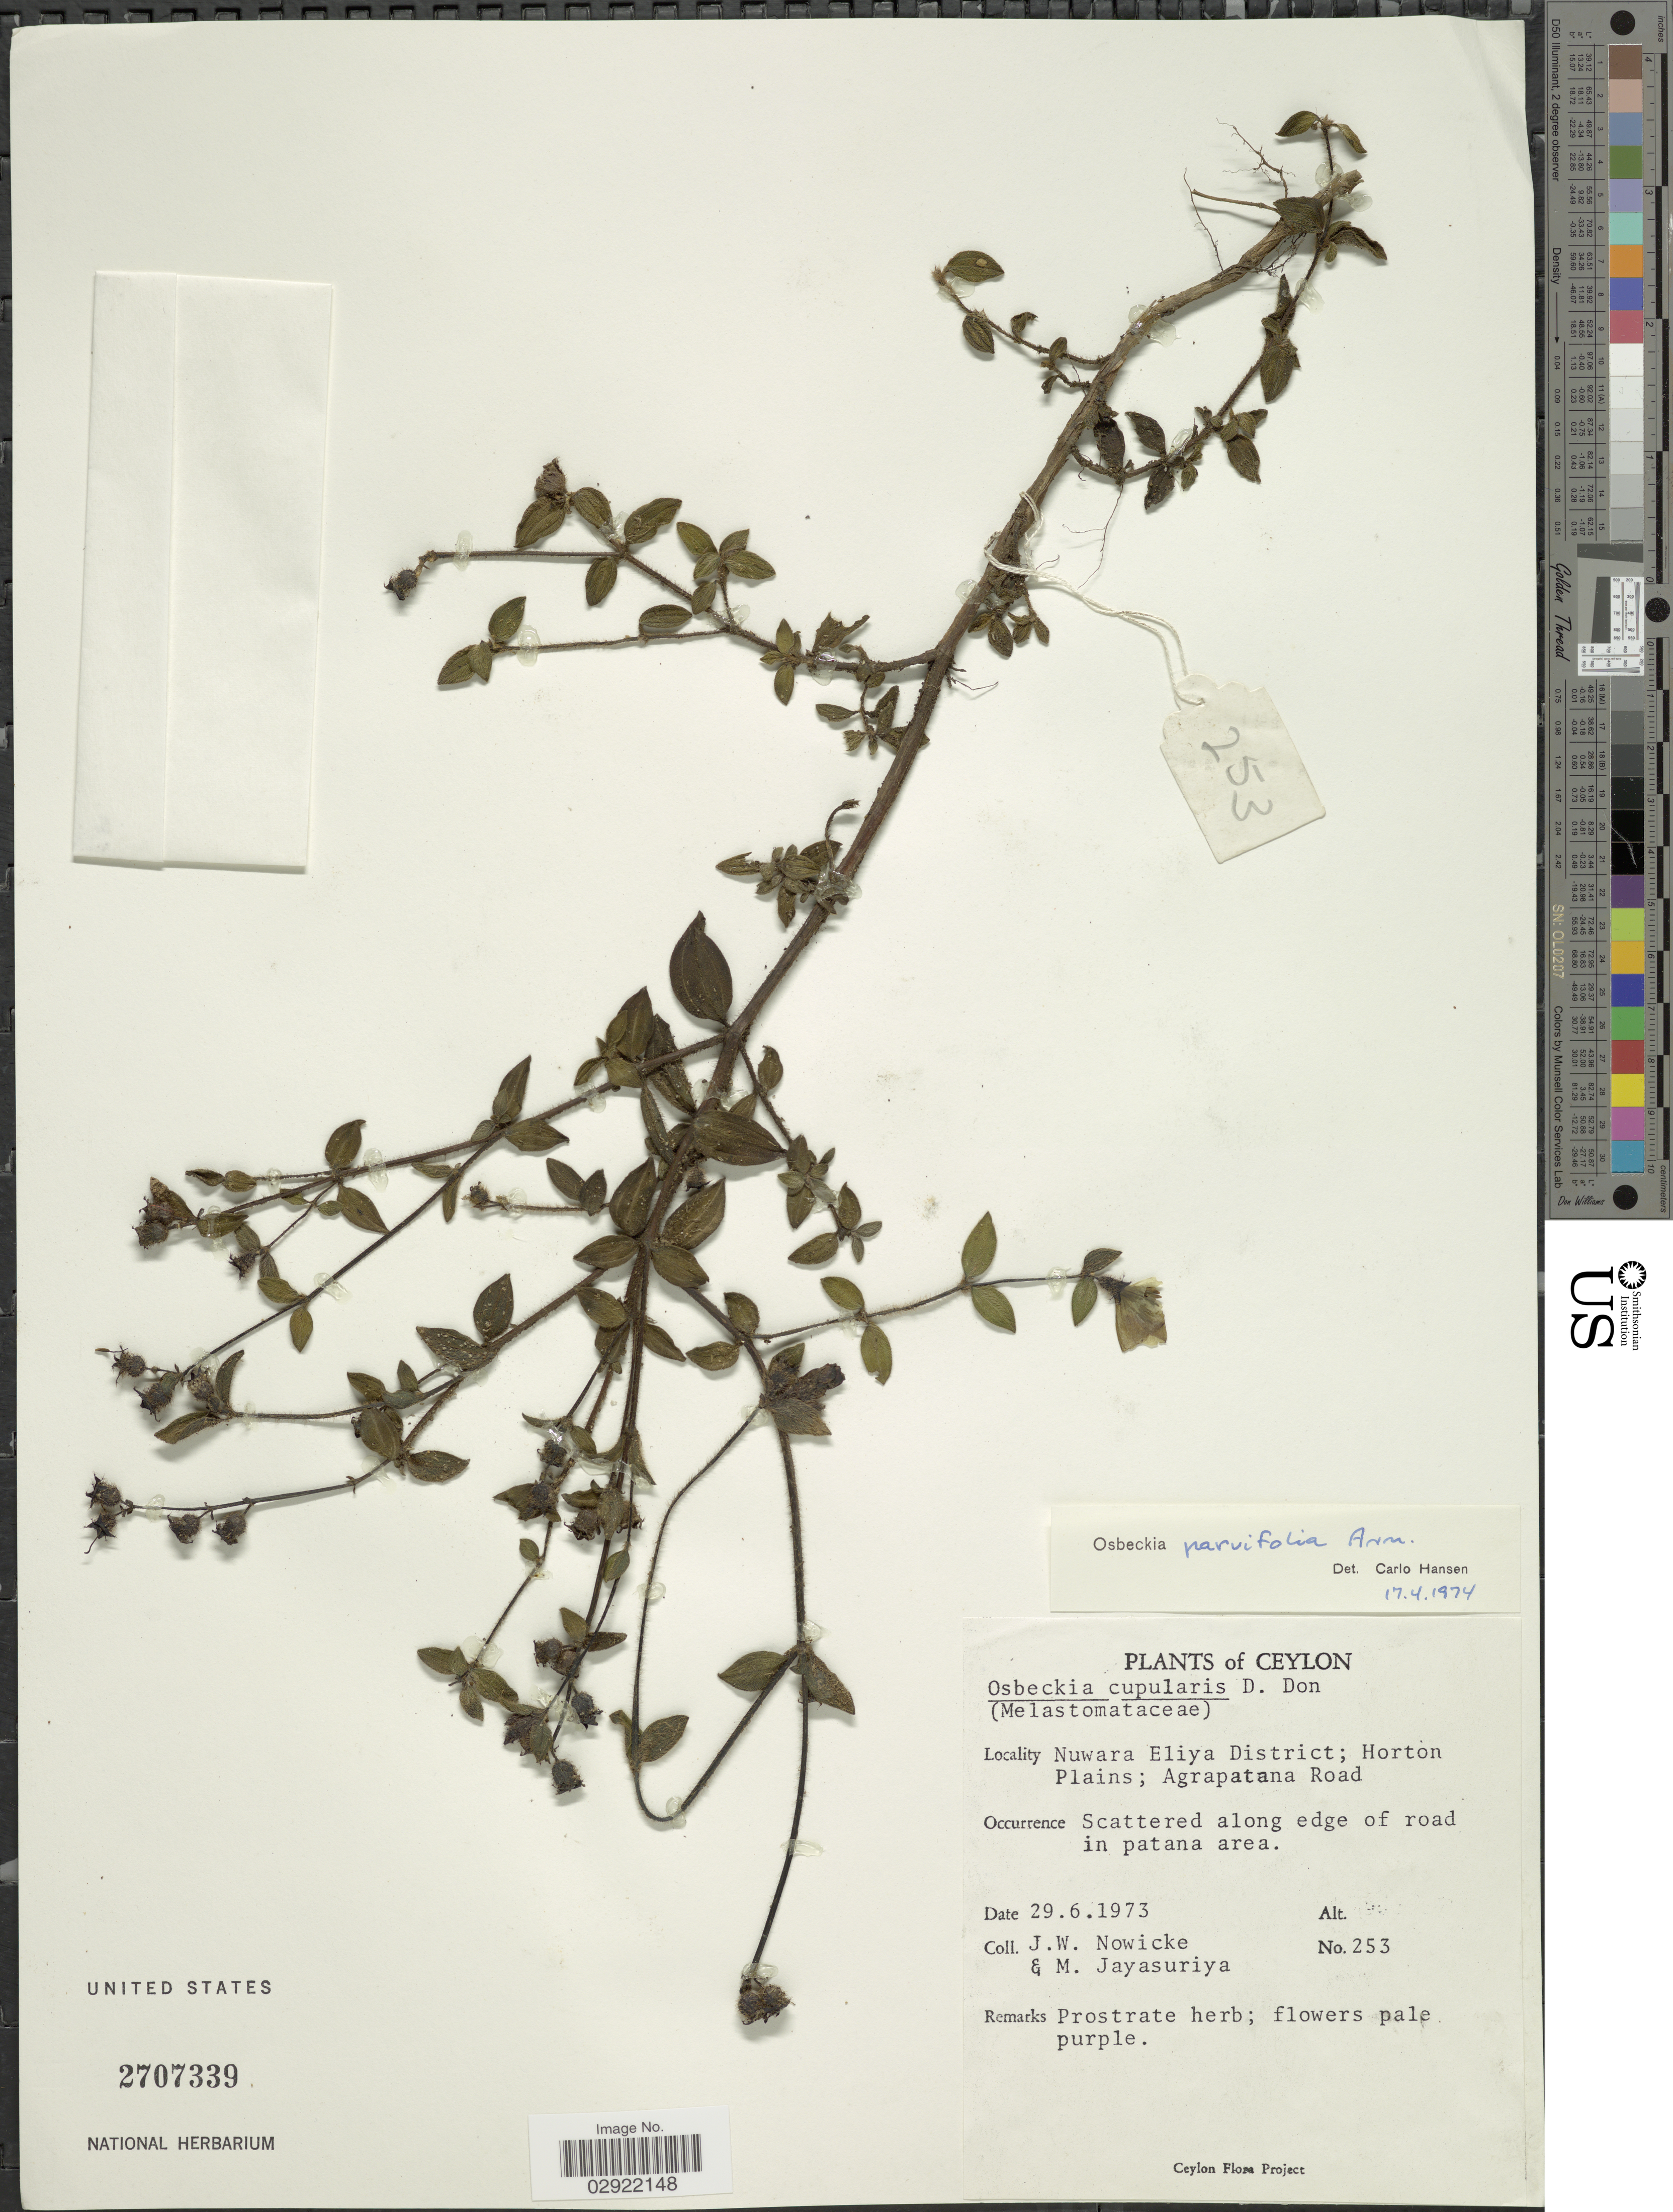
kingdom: Plantae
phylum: Tracheophyta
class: Magnoliopsida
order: Myrtales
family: Melastomataceae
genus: Osbeckia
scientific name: Osbeckia parvifolia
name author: Arn.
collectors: J. W. Nowicke & M. Jayasuriya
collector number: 253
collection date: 1973-06-29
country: Sri Lanka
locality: Ceylon. Nuwara Eliya District; Horton Plains; Agrapatana Road.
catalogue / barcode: US 2707339